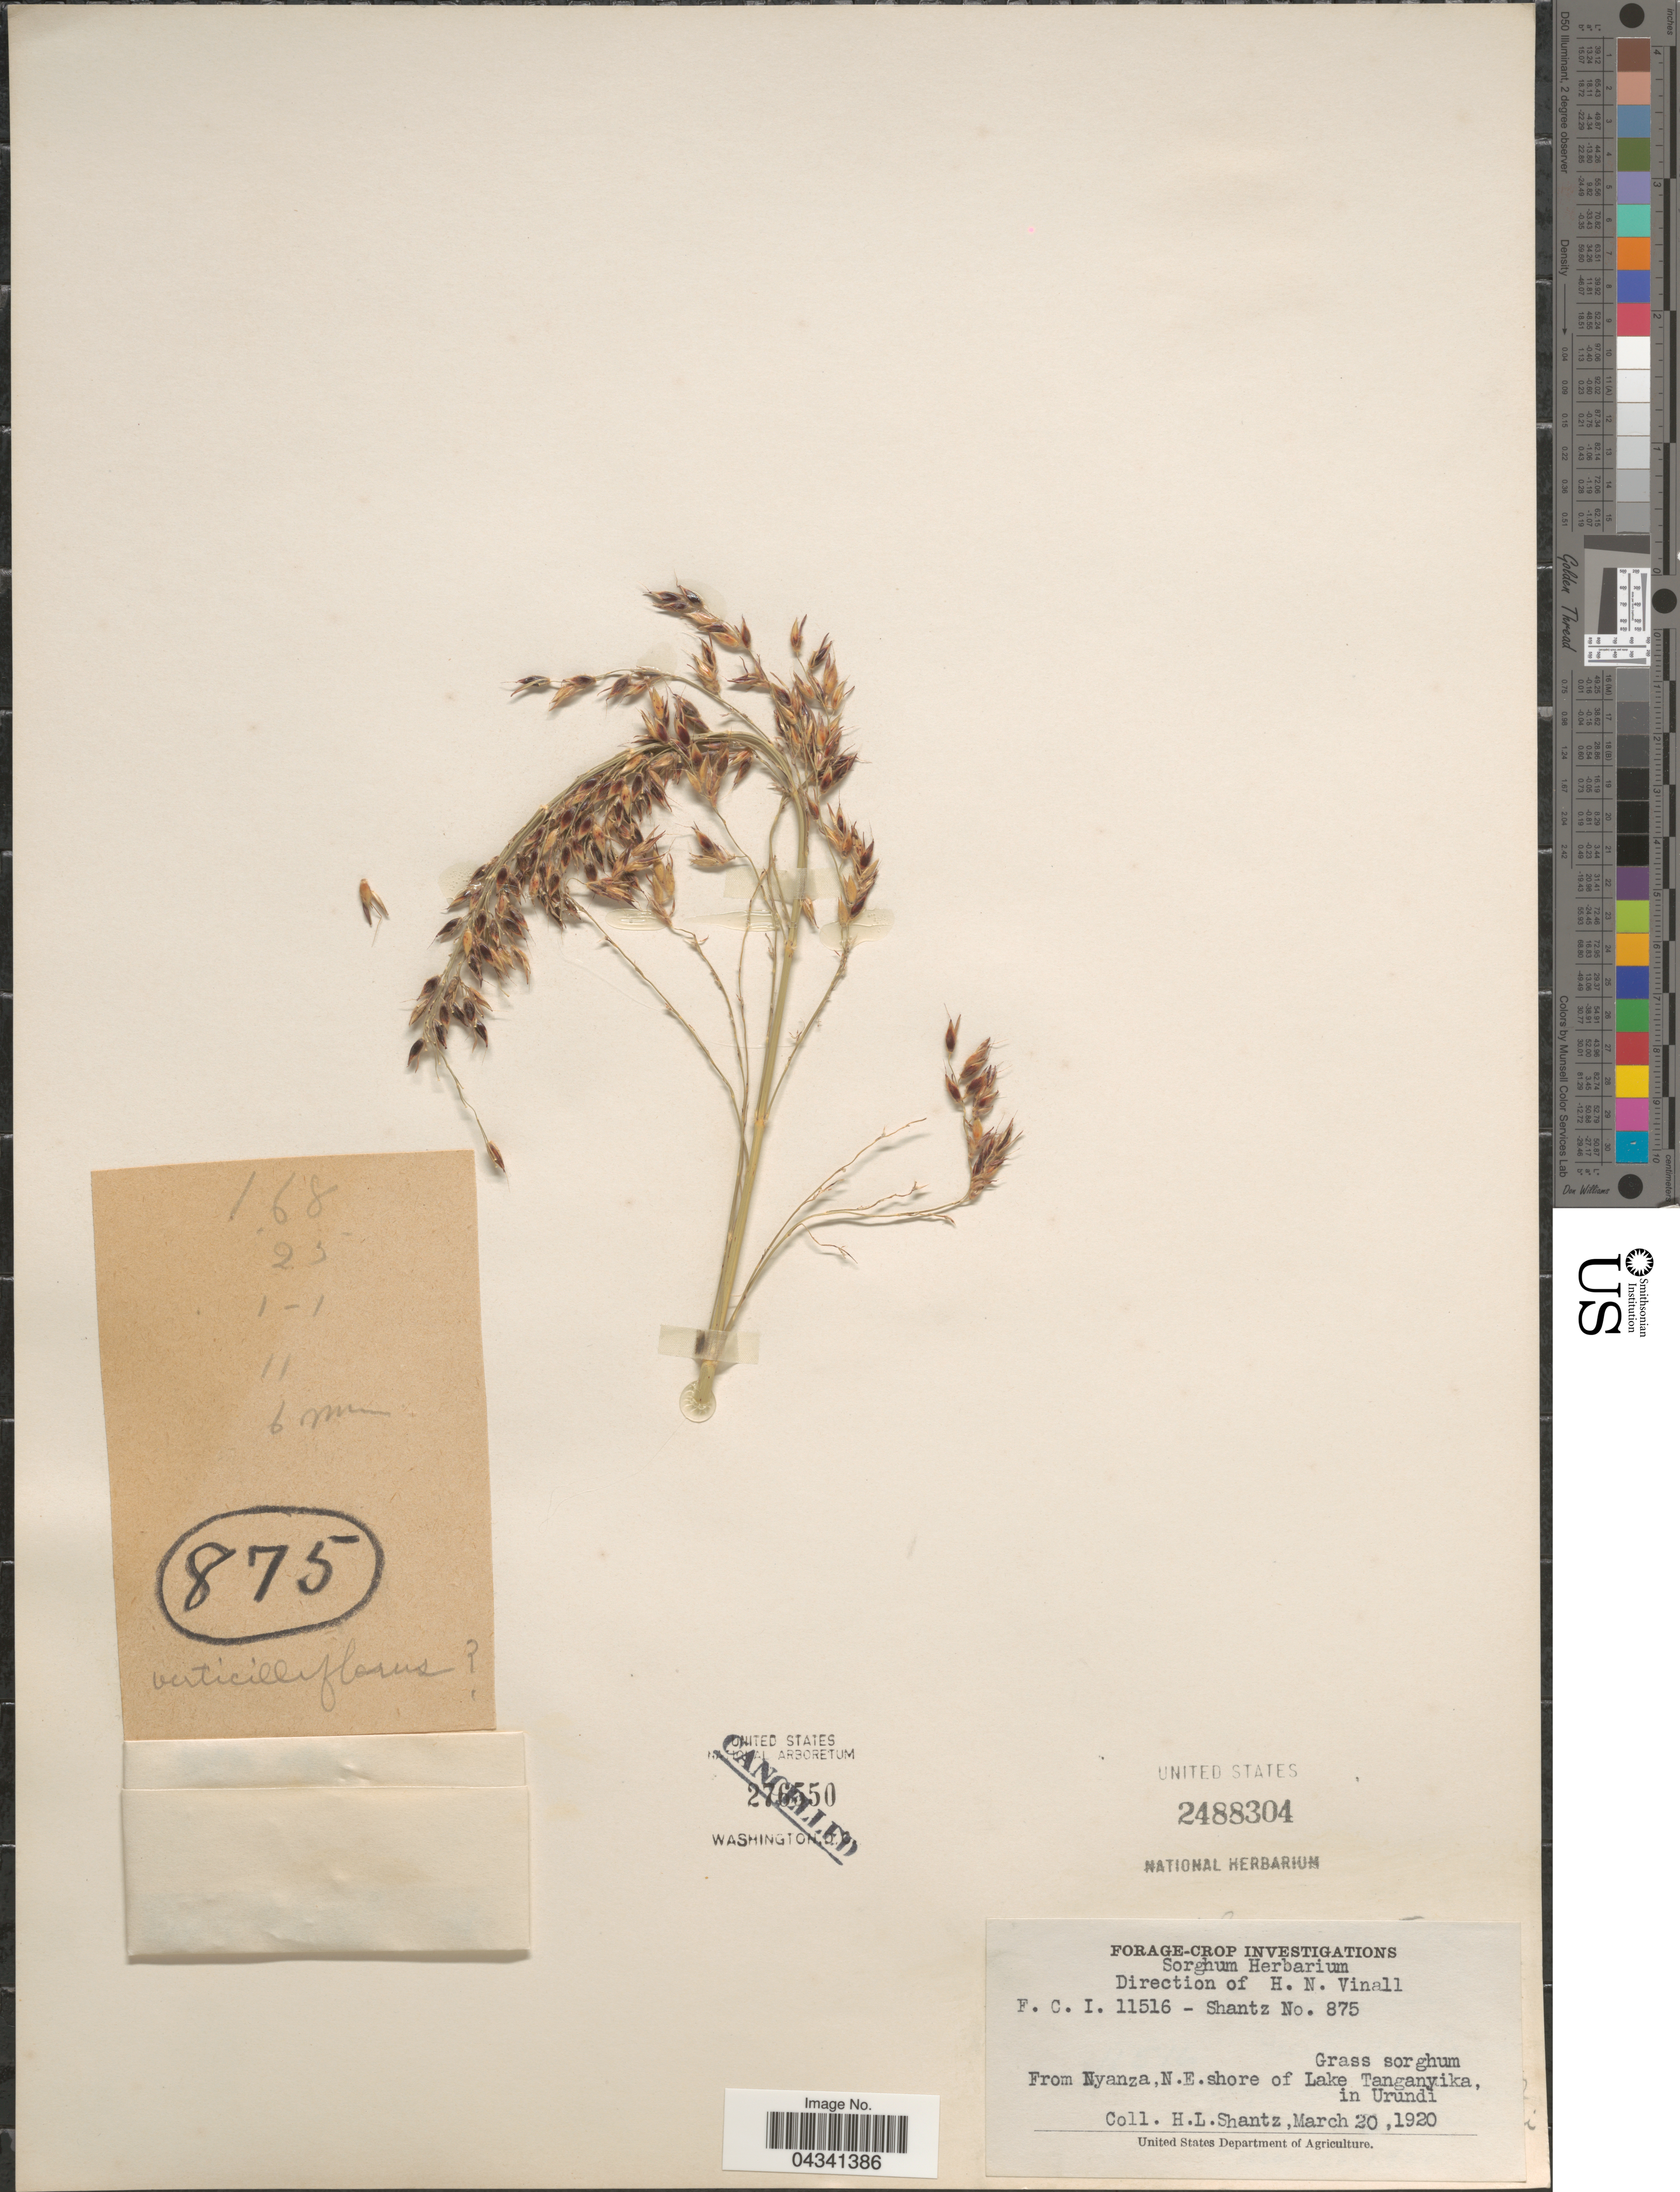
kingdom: Plantae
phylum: Tracheophyta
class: Liliopsida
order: Poales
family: Poaceae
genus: Sorghum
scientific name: Sorghum arundinaceum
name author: (Desv.) Stapf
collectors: H. Shantz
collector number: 875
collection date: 1920-03-20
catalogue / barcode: US 2488304